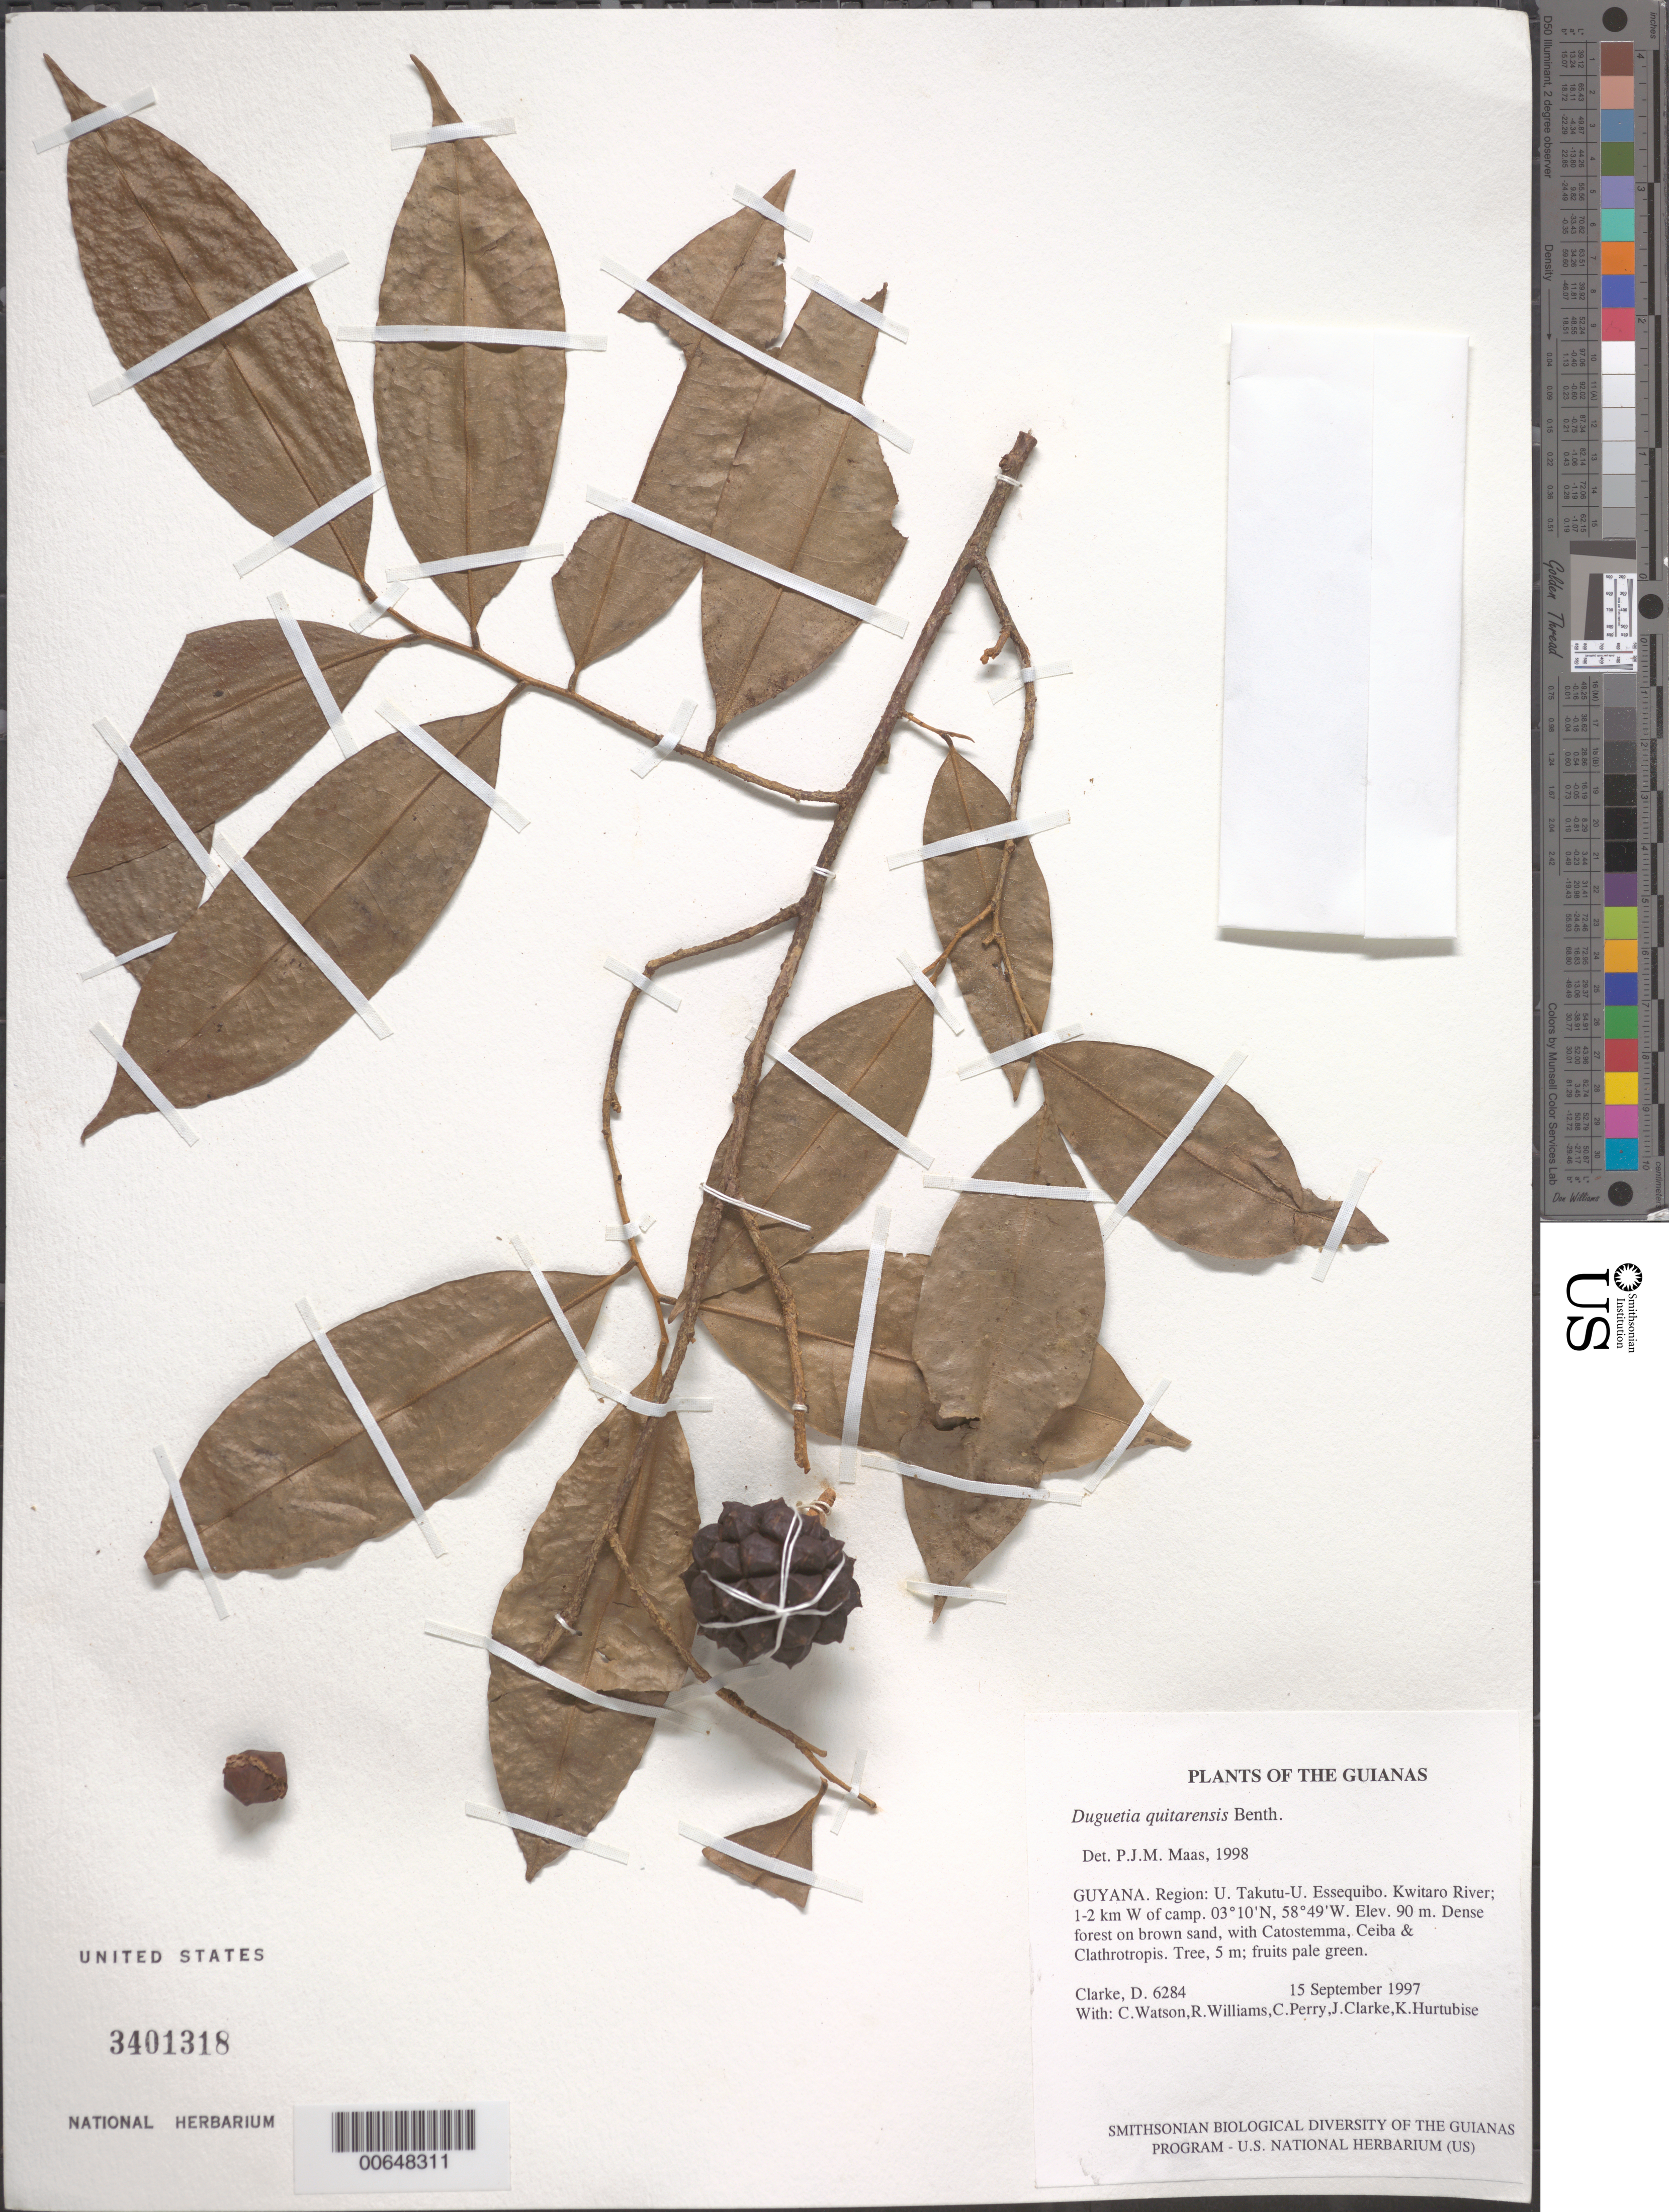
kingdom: Plantae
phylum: Tracheophyta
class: Magnoliopsida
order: Magnoliales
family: Annonaceae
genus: Duguetia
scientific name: Duguetia quitarensis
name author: Benth.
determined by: Maas, Paul J. M.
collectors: H. D. Clarke, C. Watson, R. Williams, C. Perry, J. Clarke & K. Hurtubise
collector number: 6284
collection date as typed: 15 September 1997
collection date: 1997-09-15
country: Guyana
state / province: U. Takutu-U. Essequibo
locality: Kwitaro River; 1-2 km W of camp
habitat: Dense forest on brown sand, with Catostemma, Ceiba & Clathrotropis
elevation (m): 90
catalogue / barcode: US 3401318